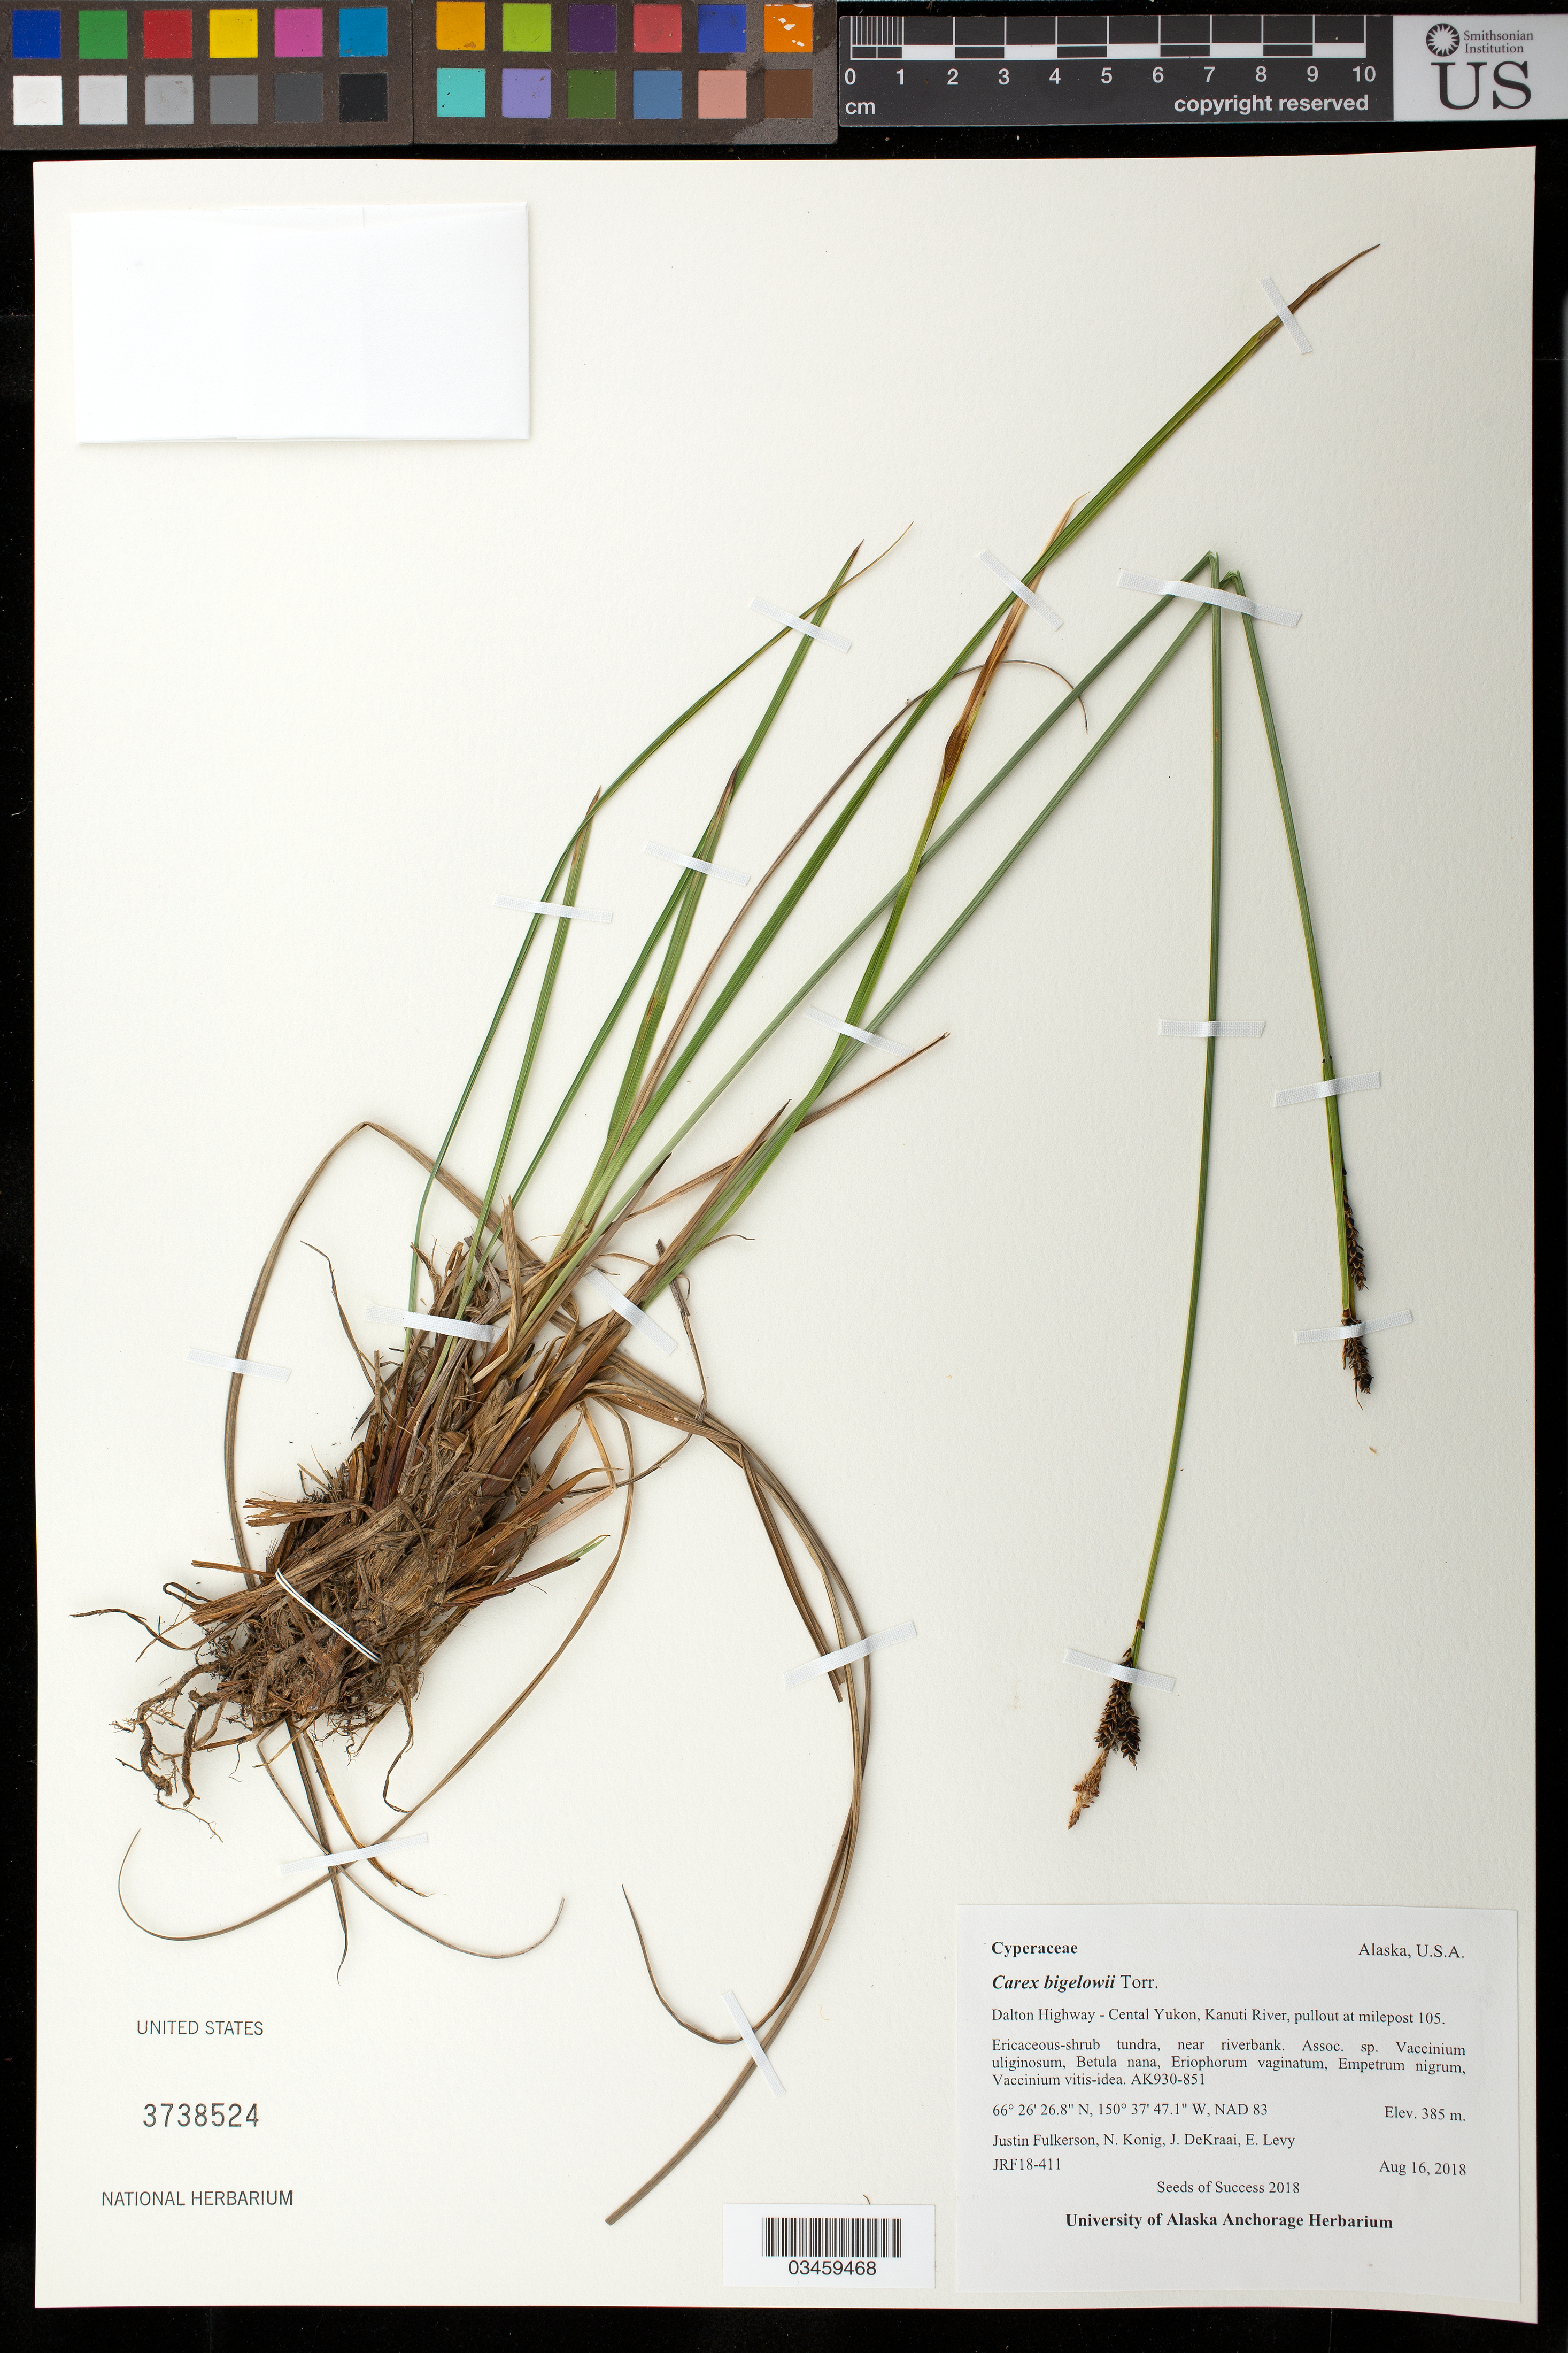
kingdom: Plantae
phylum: Tracheophyta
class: Liliopsida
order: Poales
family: Cyperaceae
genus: Carex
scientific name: Carex bigelowii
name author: Torr. ex Schwein.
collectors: J. Fulkerson, N. Konig, E. Levy & J. Dekraai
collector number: JRF18-411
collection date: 2018-08-16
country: United States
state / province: Alaska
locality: Dalton Hwy- Central Yukon, Kanuti River, pullout at milepost 105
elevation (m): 385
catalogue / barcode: US 3738524